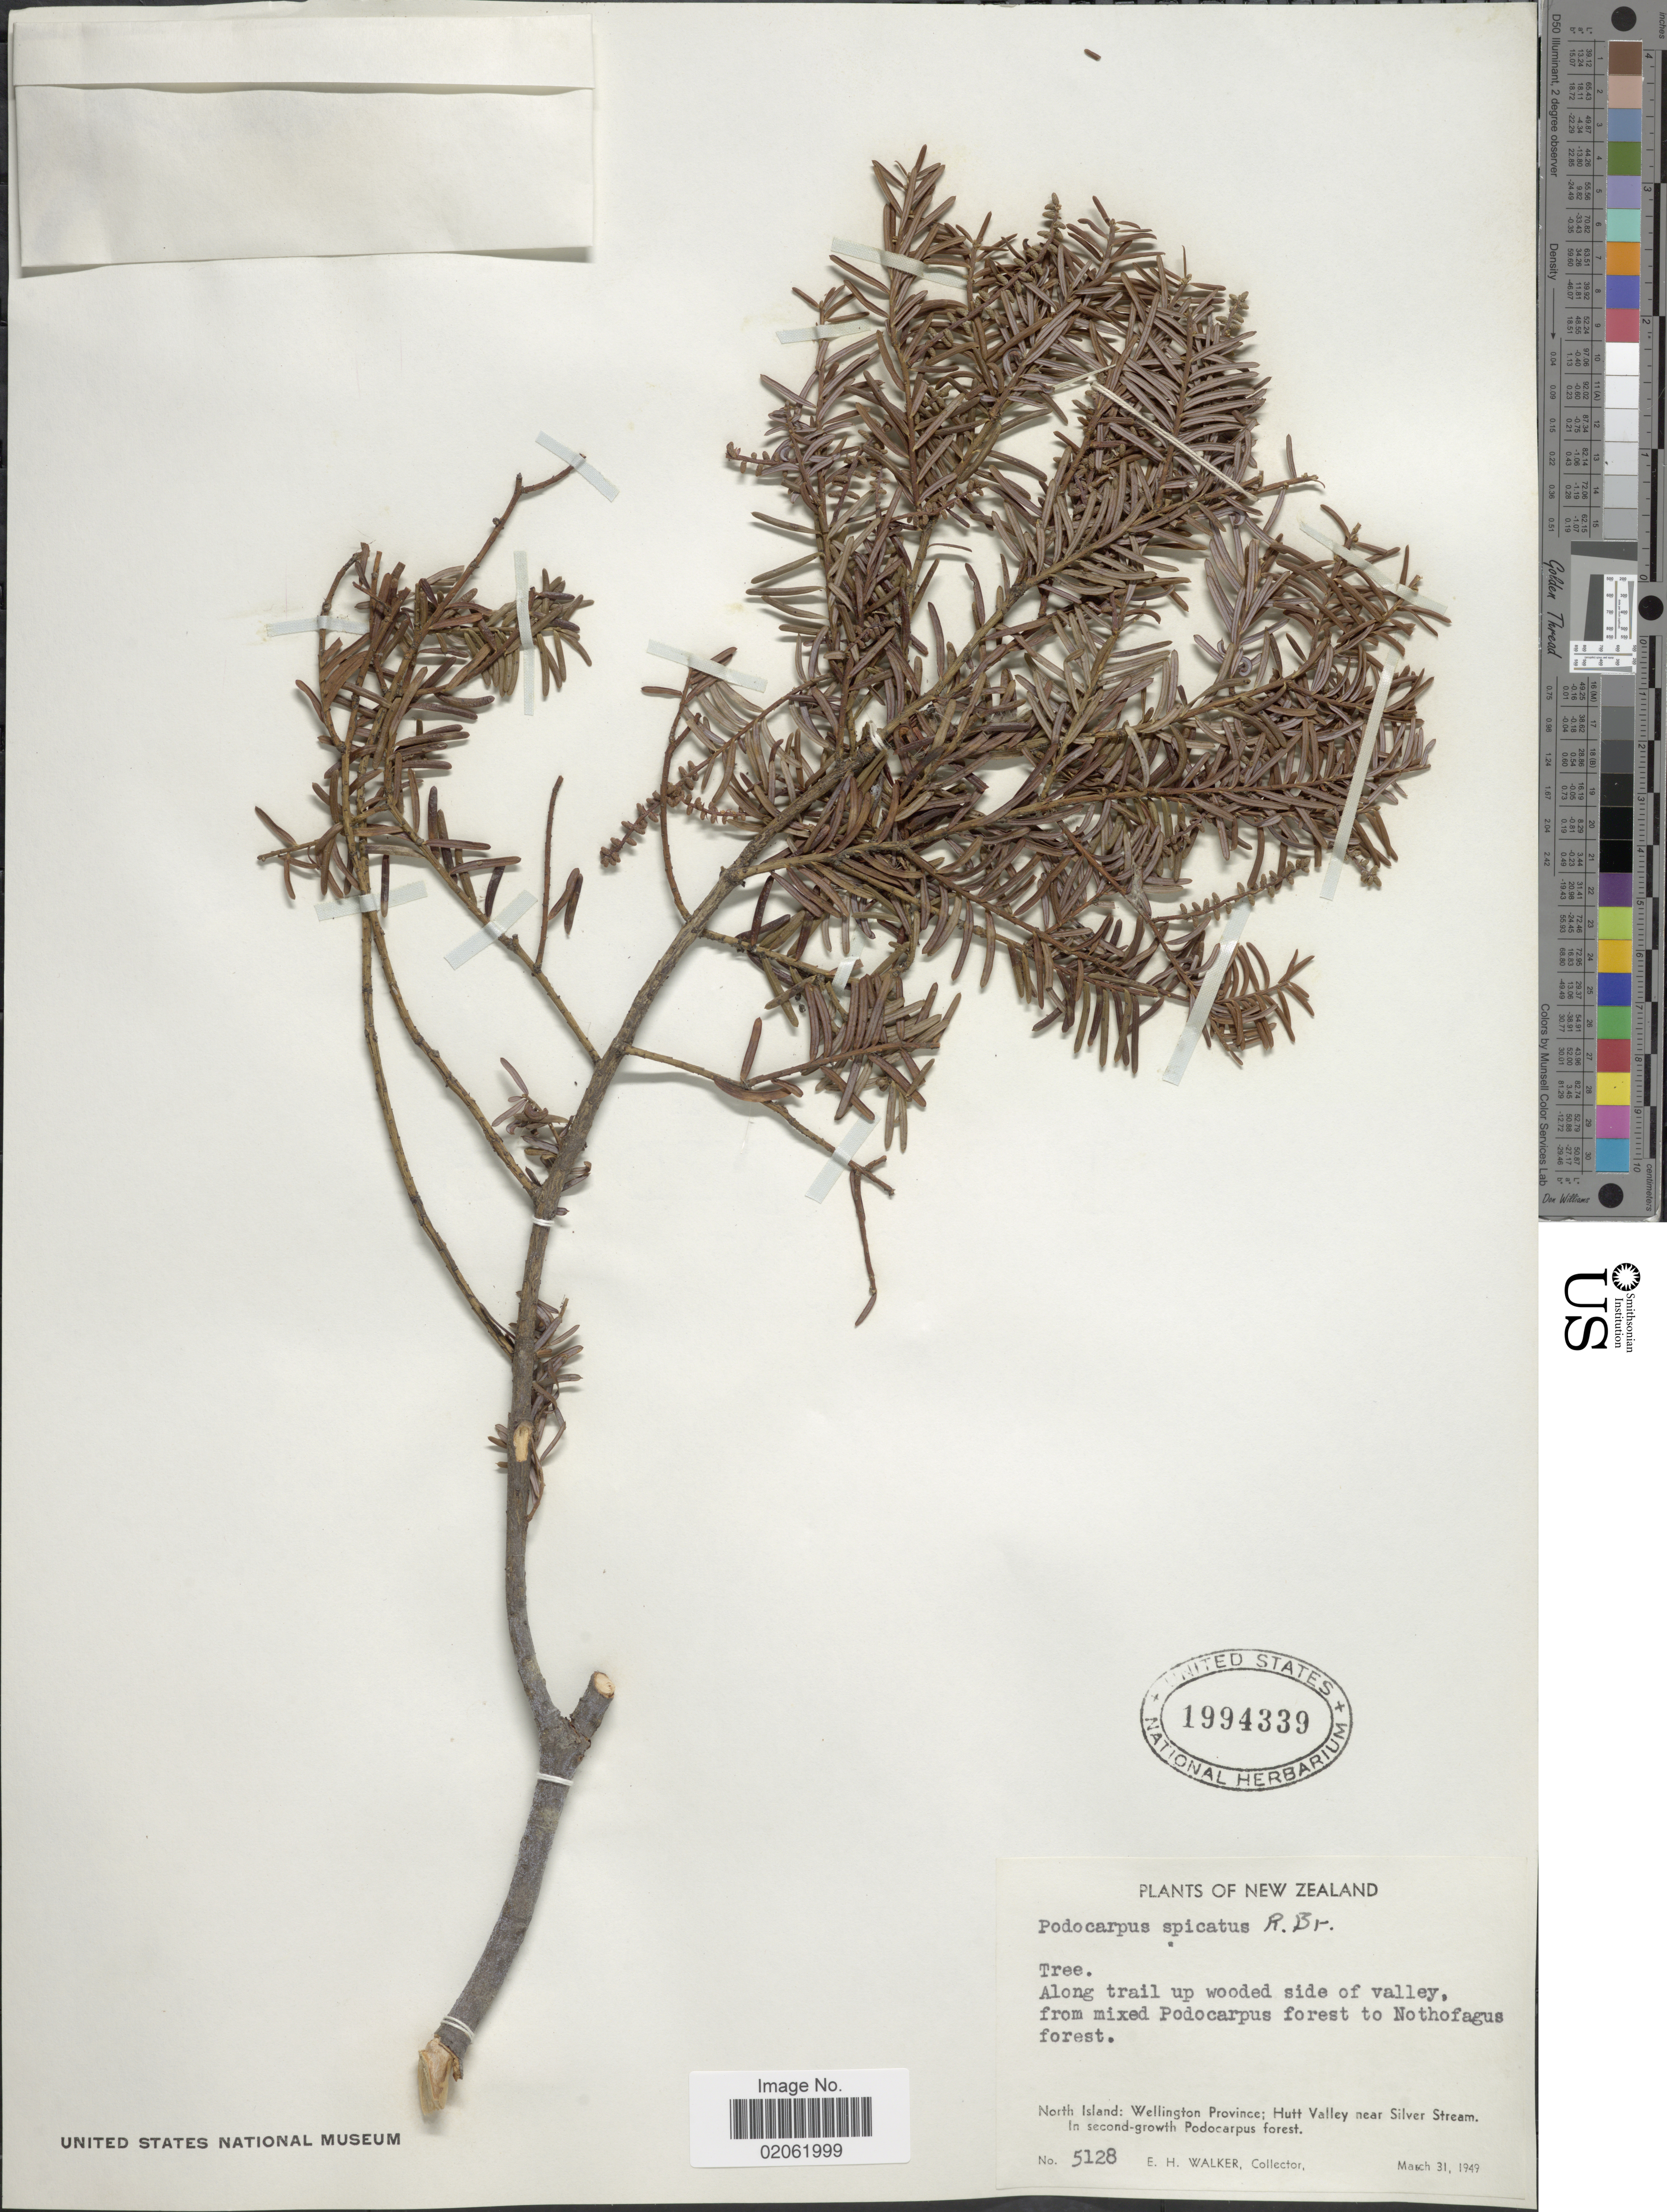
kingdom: Plantae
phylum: Tracheophyta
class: Pinopsida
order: Pinales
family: Podocarpaceae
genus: Podocarpus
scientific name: Podocarpus spicatus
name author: R. Br.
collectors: E. H. Walker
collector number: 5128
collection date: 1949-03-31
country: New Zealand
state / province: Wellington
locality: Along trail up wooded side of Valley. North Island: Wellington Province; Hutt valley near Silver Stream.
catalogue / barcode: US 1994339